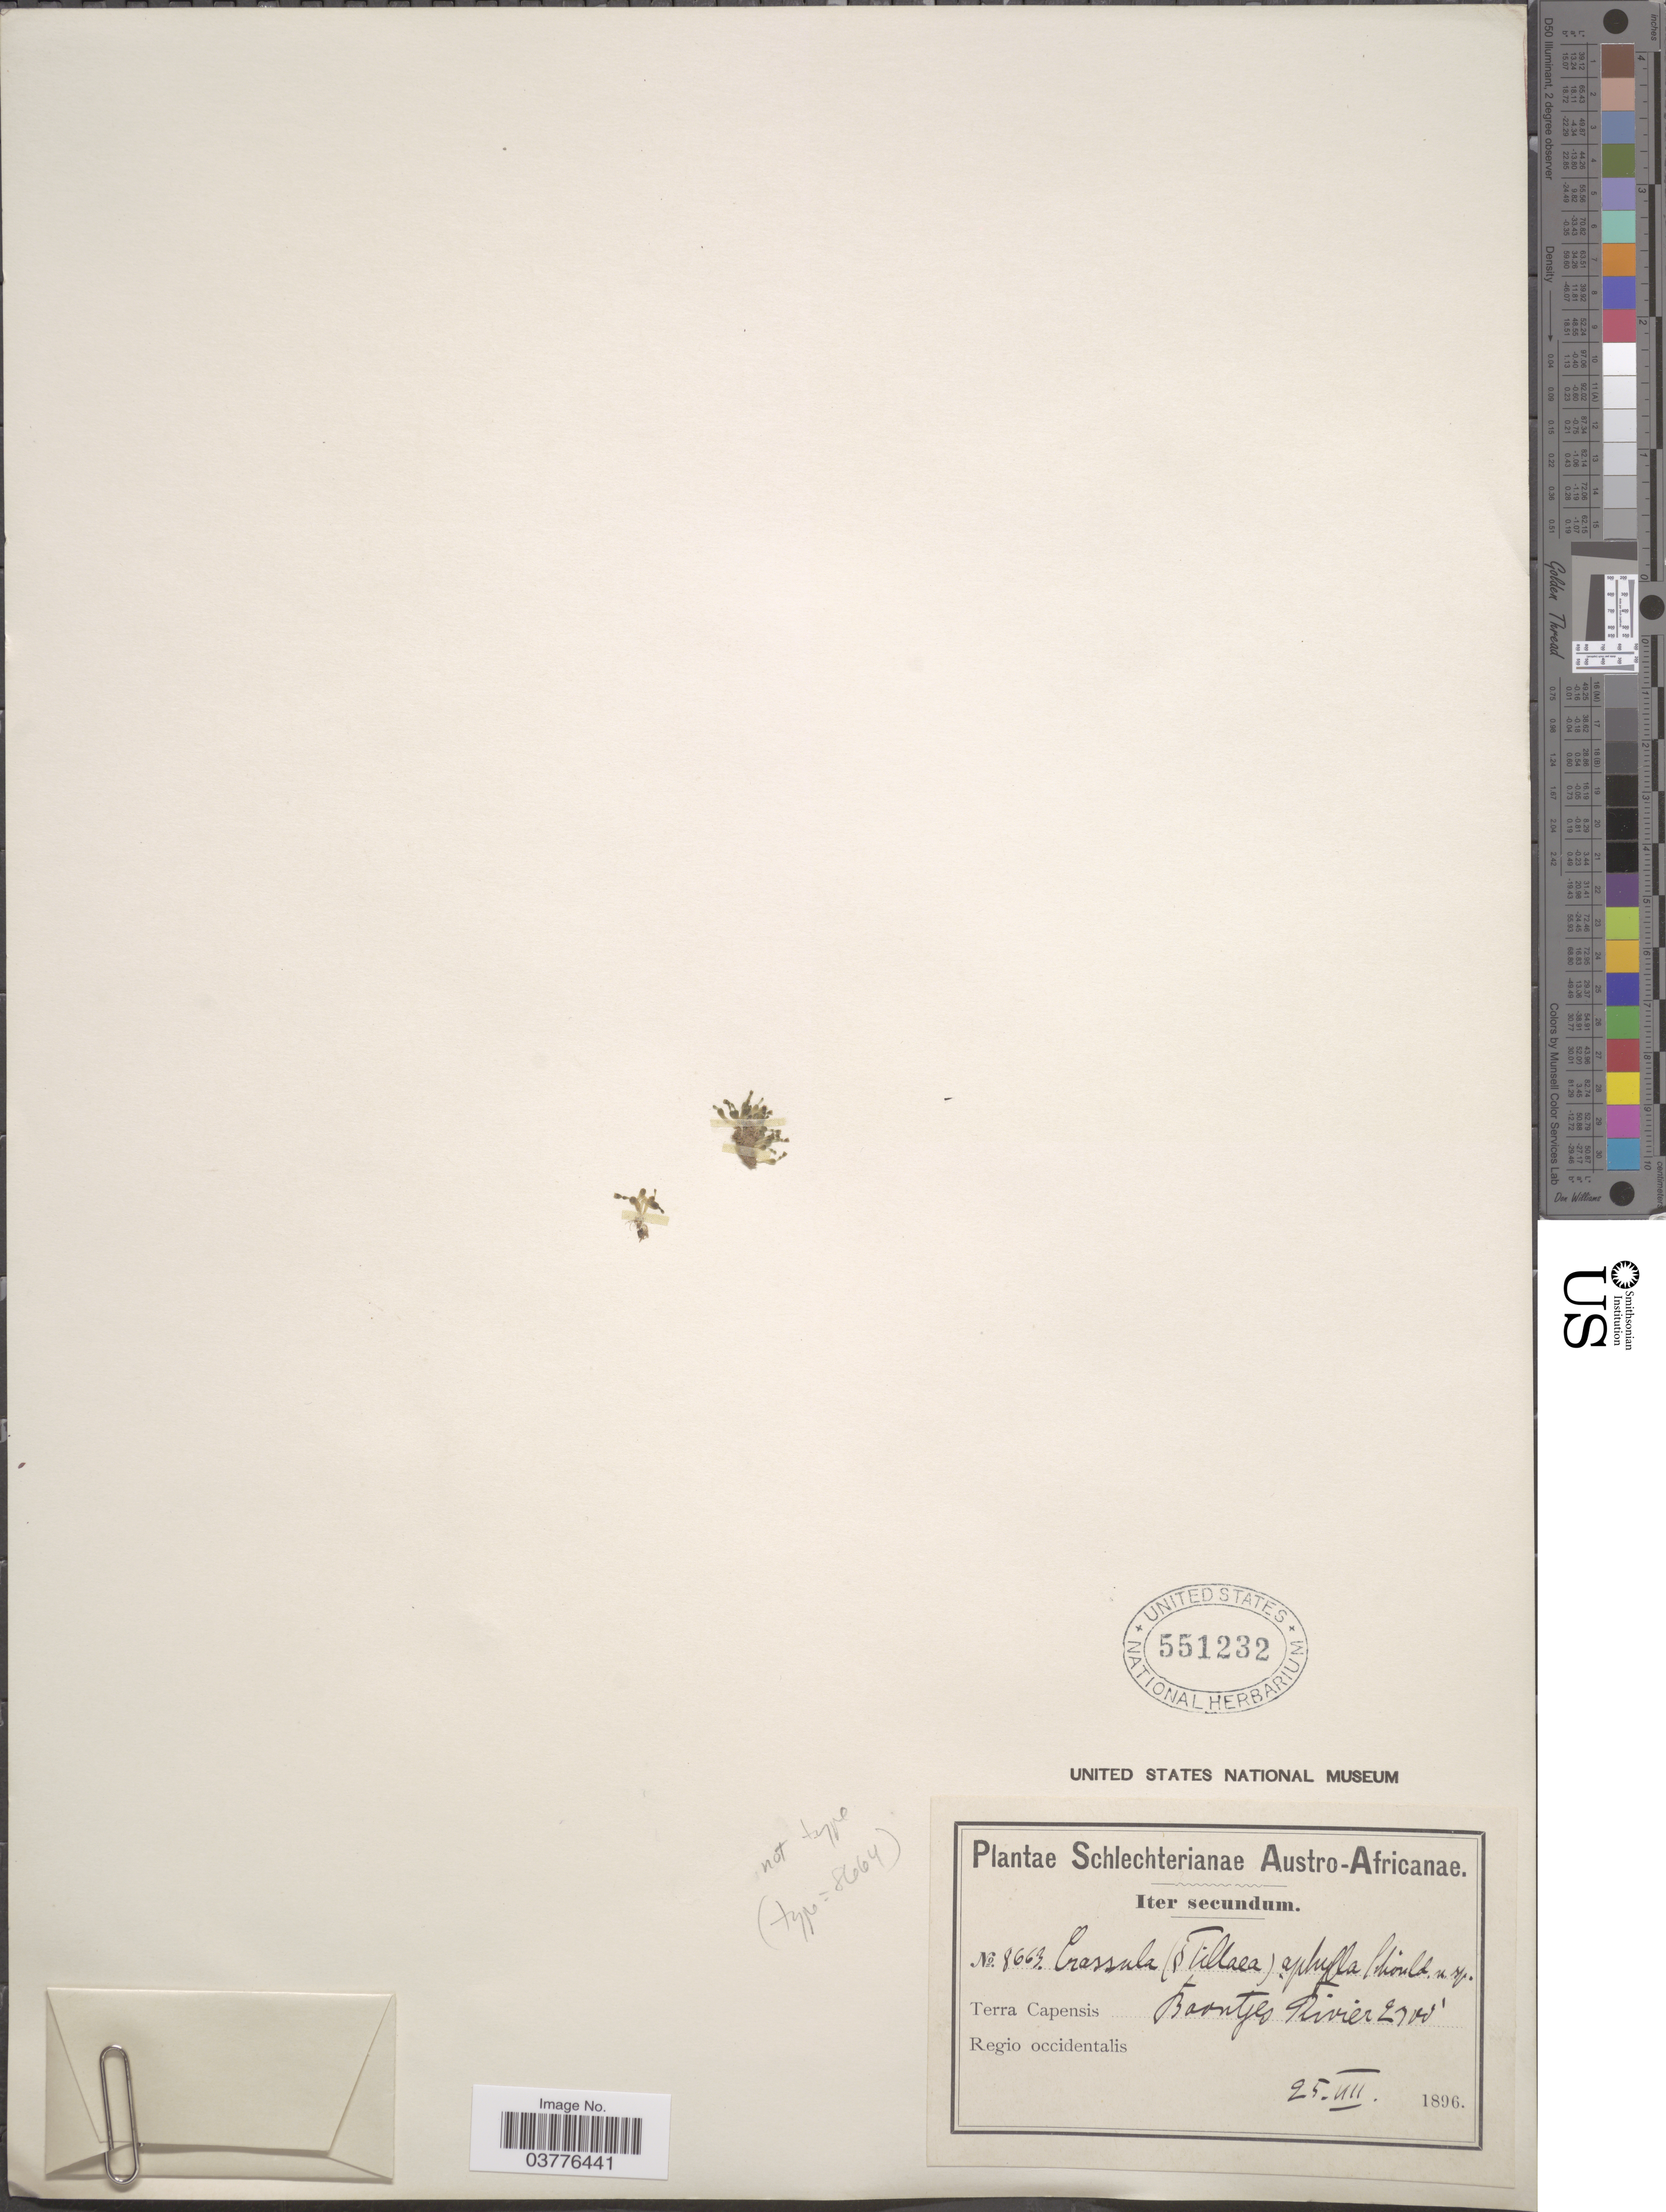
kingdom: Plantae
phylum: Tracheophyta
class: Magnoliopsida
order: Saxifragales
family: Crassulaceae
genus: Crassula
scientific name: Crassula atropurpurea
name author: D. Dietr. & Haw.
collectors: Schlechter, --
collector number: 8663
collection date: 1896-08-25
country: South Africa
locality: Austro-Africanae. Terra Capensis. Boontjes Rivier. Regio occidentalis.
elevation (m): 823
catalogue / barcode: US 551232